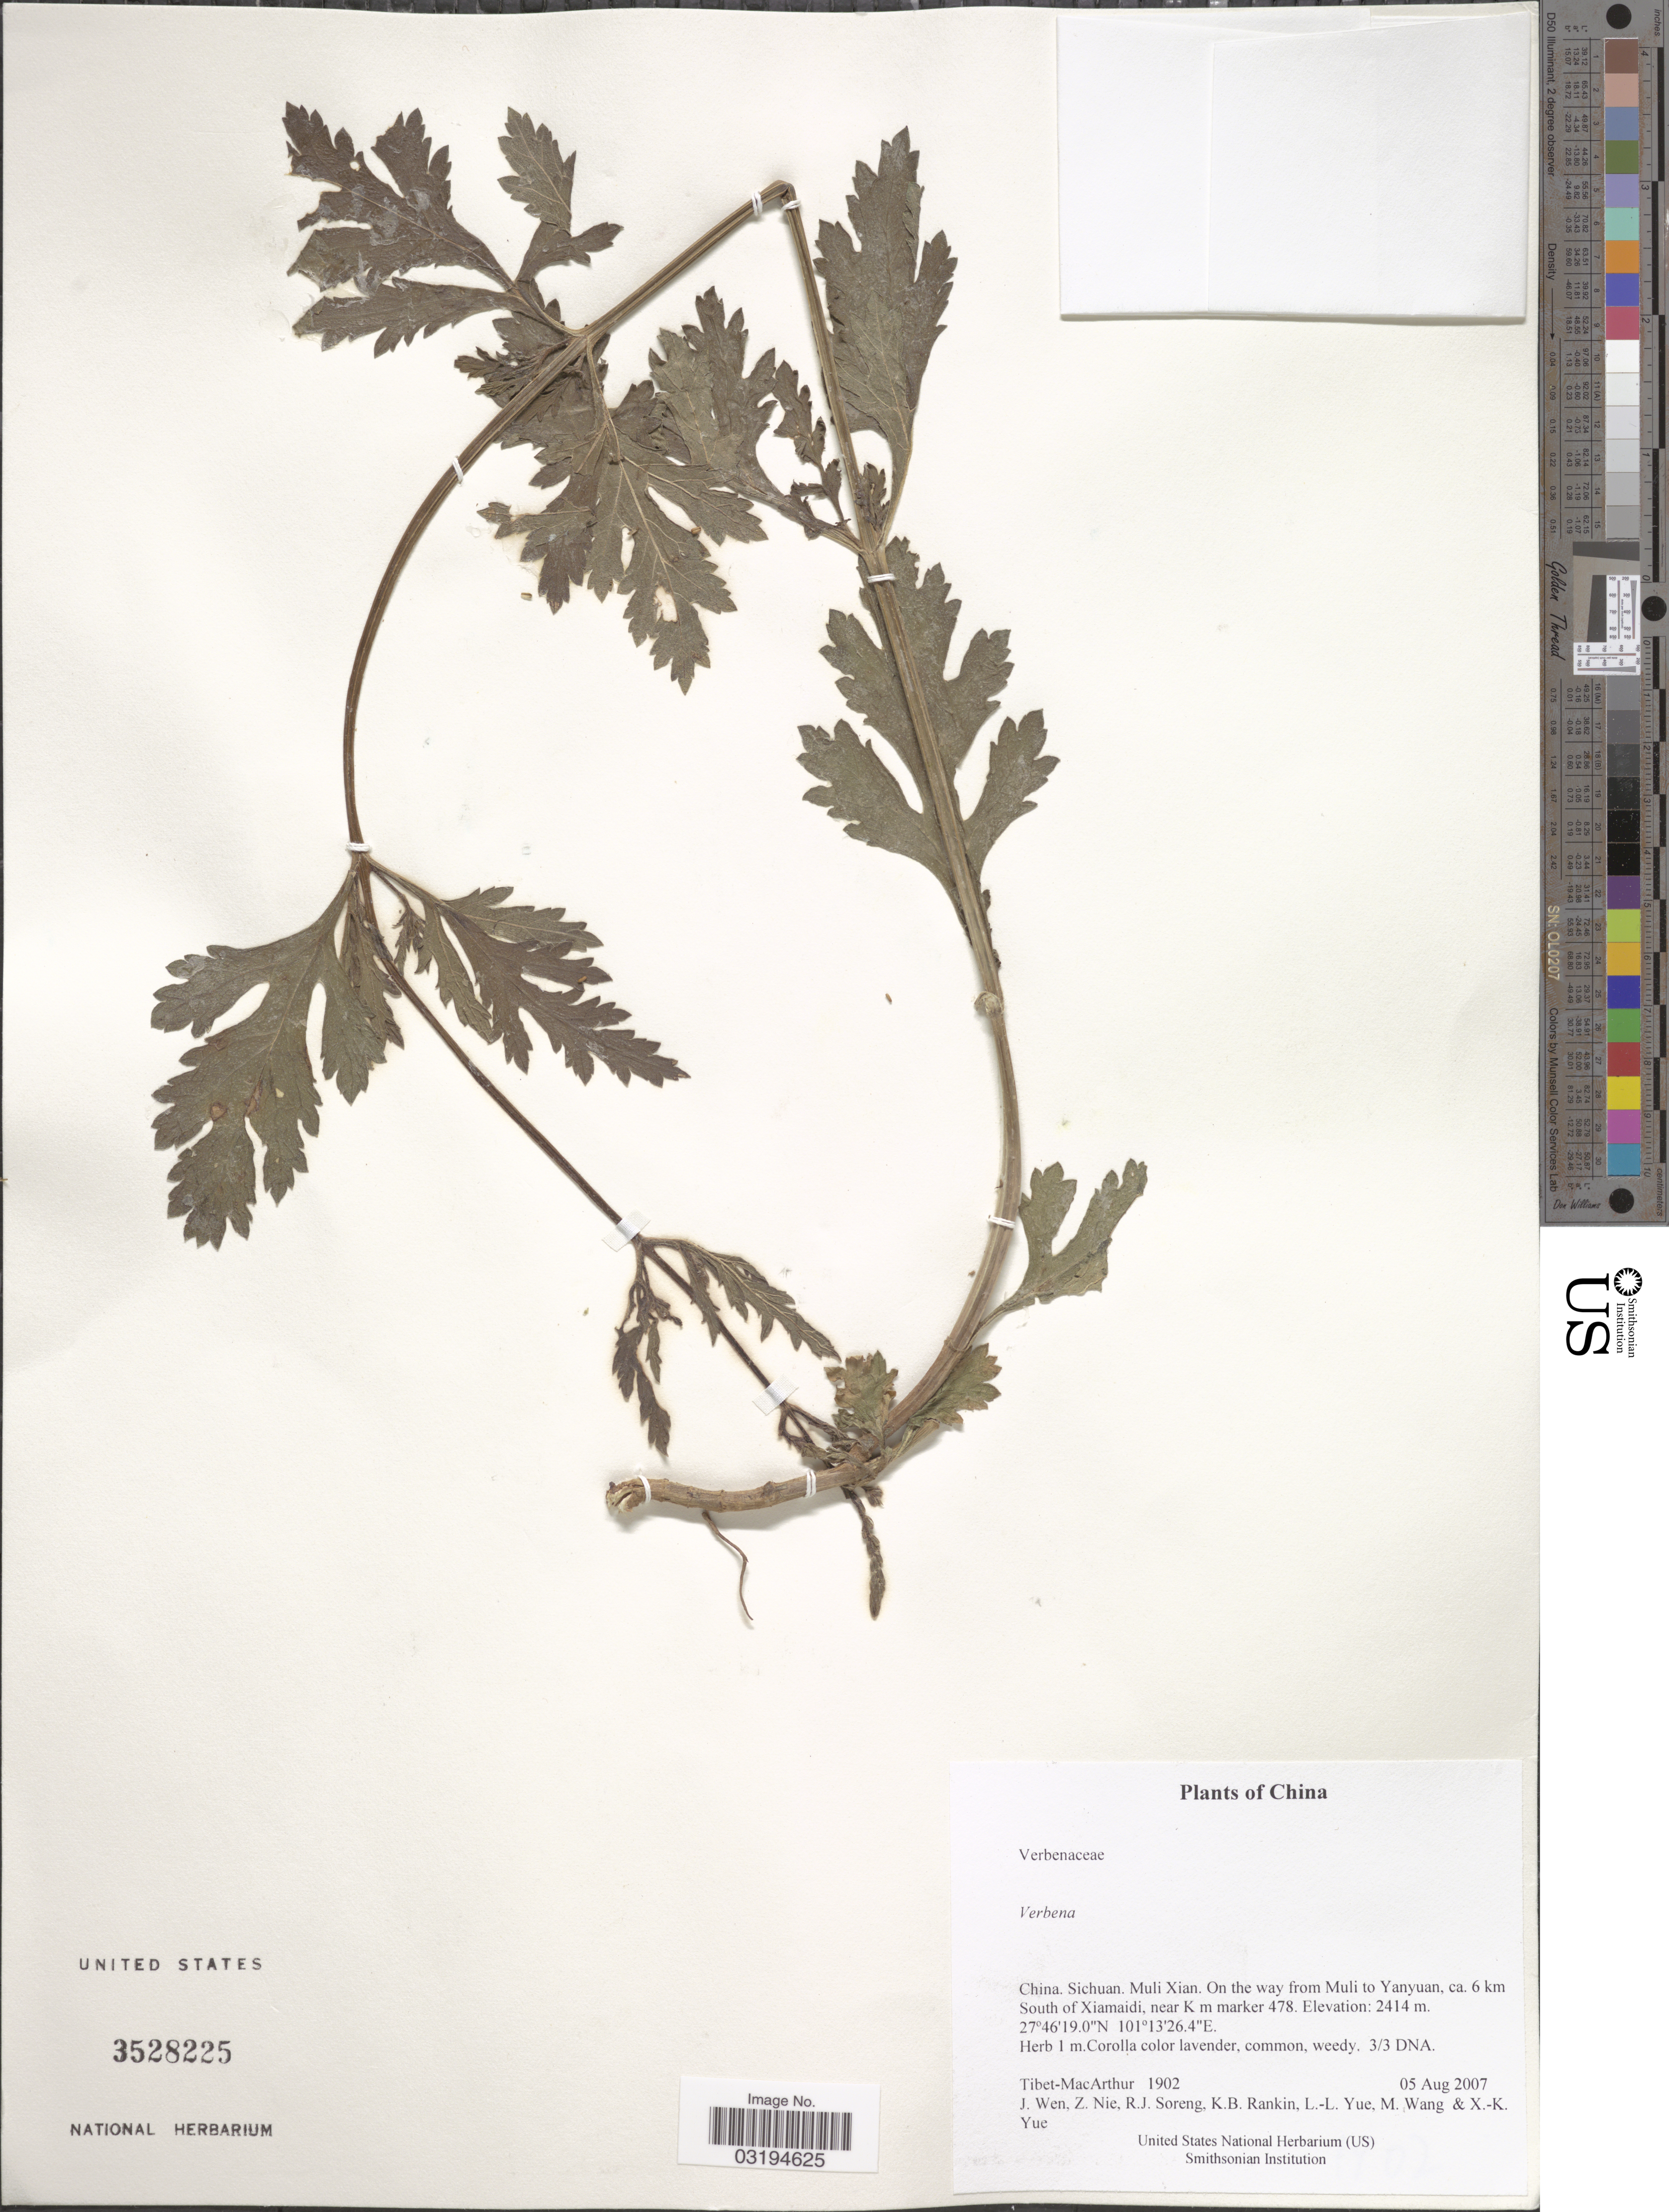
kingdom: Plantae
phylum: Tracheophyta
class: Magnoliopsida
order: Lamiales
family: Verbenaceae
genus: Verbena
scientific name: Verbena sp.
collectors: Tibet-MacArthur, J. Wen, Z. Nie, R. J. Soreng & et al.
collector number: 1902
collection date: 2007-08-05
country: China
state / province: Sichuan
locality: Muli Xian. On the way from Muli to Yanyuan, ca. 6 km South of Xiamaidi, near K m marker 478.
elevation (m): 2414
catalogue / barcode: US 3528225